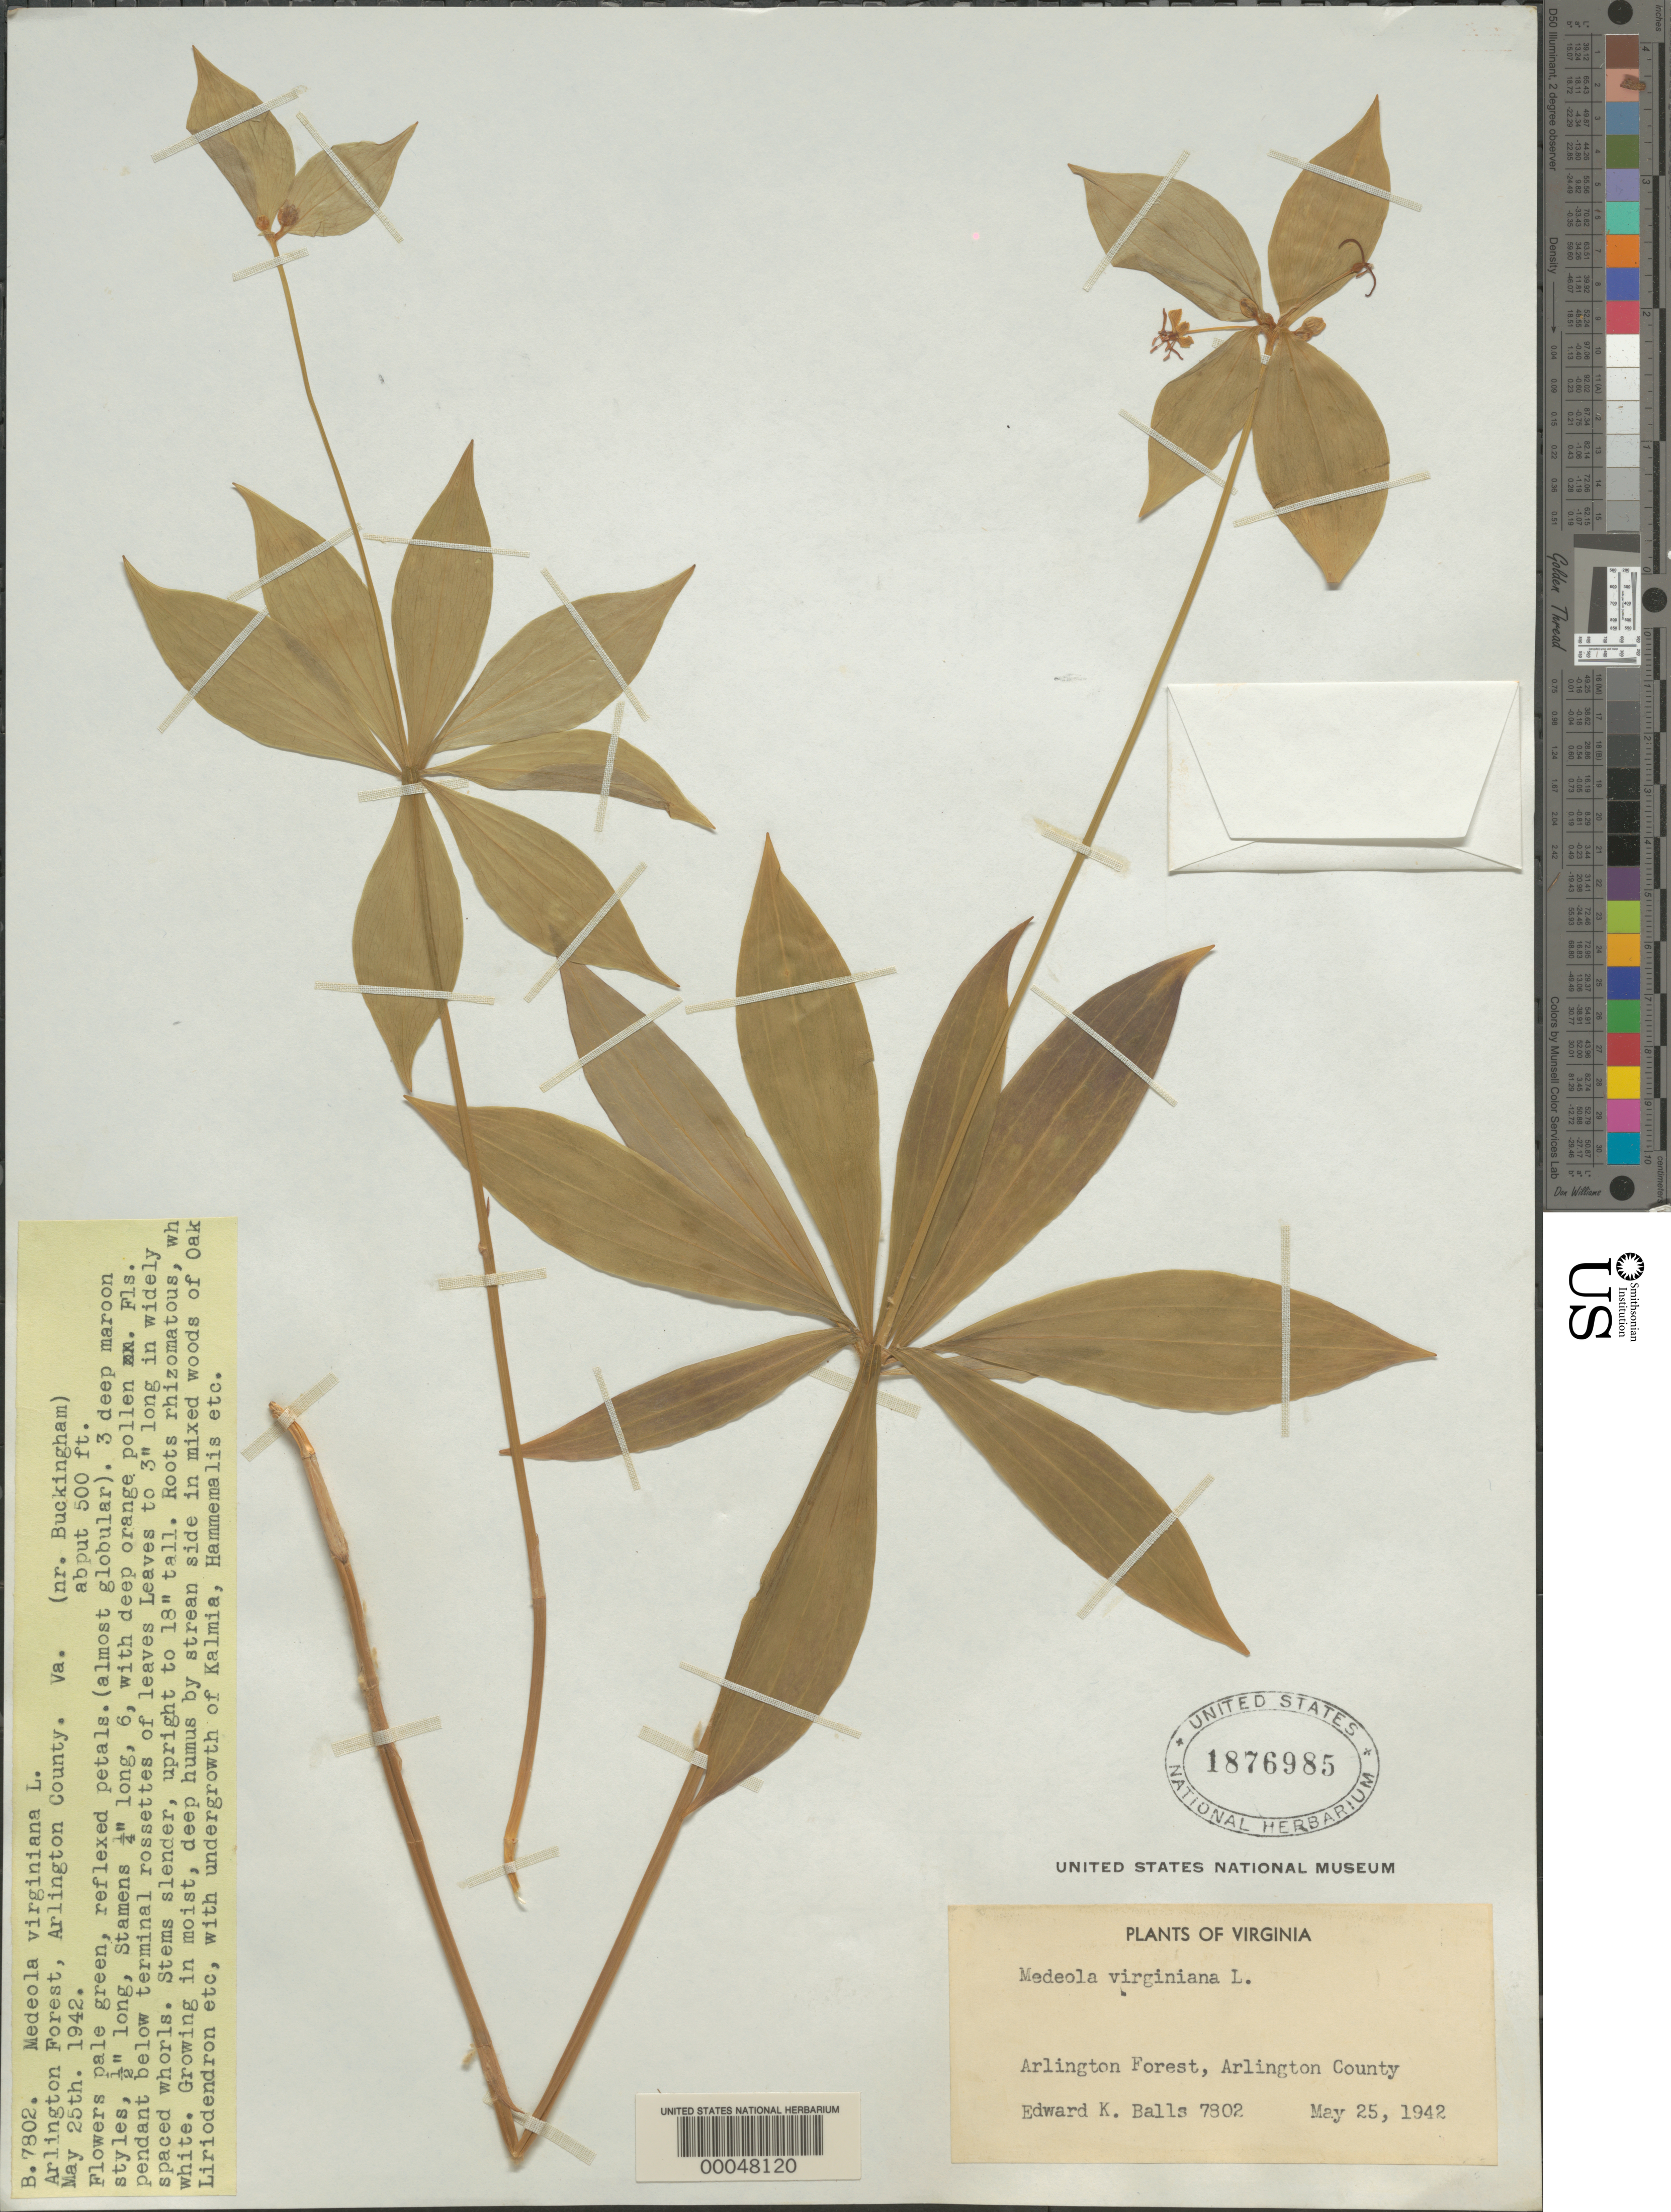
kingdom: Plantae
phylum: Tracheophyta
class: Liliopsida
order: Liliales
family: Liliaceae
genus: Medeola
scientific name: Medeola virginiana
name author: (L.) Desf.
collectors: E. K. Balls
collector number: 7802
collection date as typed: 25 May 1942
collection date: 1942-05-25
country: United States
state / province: Virginia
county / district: Arlington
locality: Arlington Forest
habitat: Moist deep humus by stream in mixed woods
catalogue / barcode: US 1876985